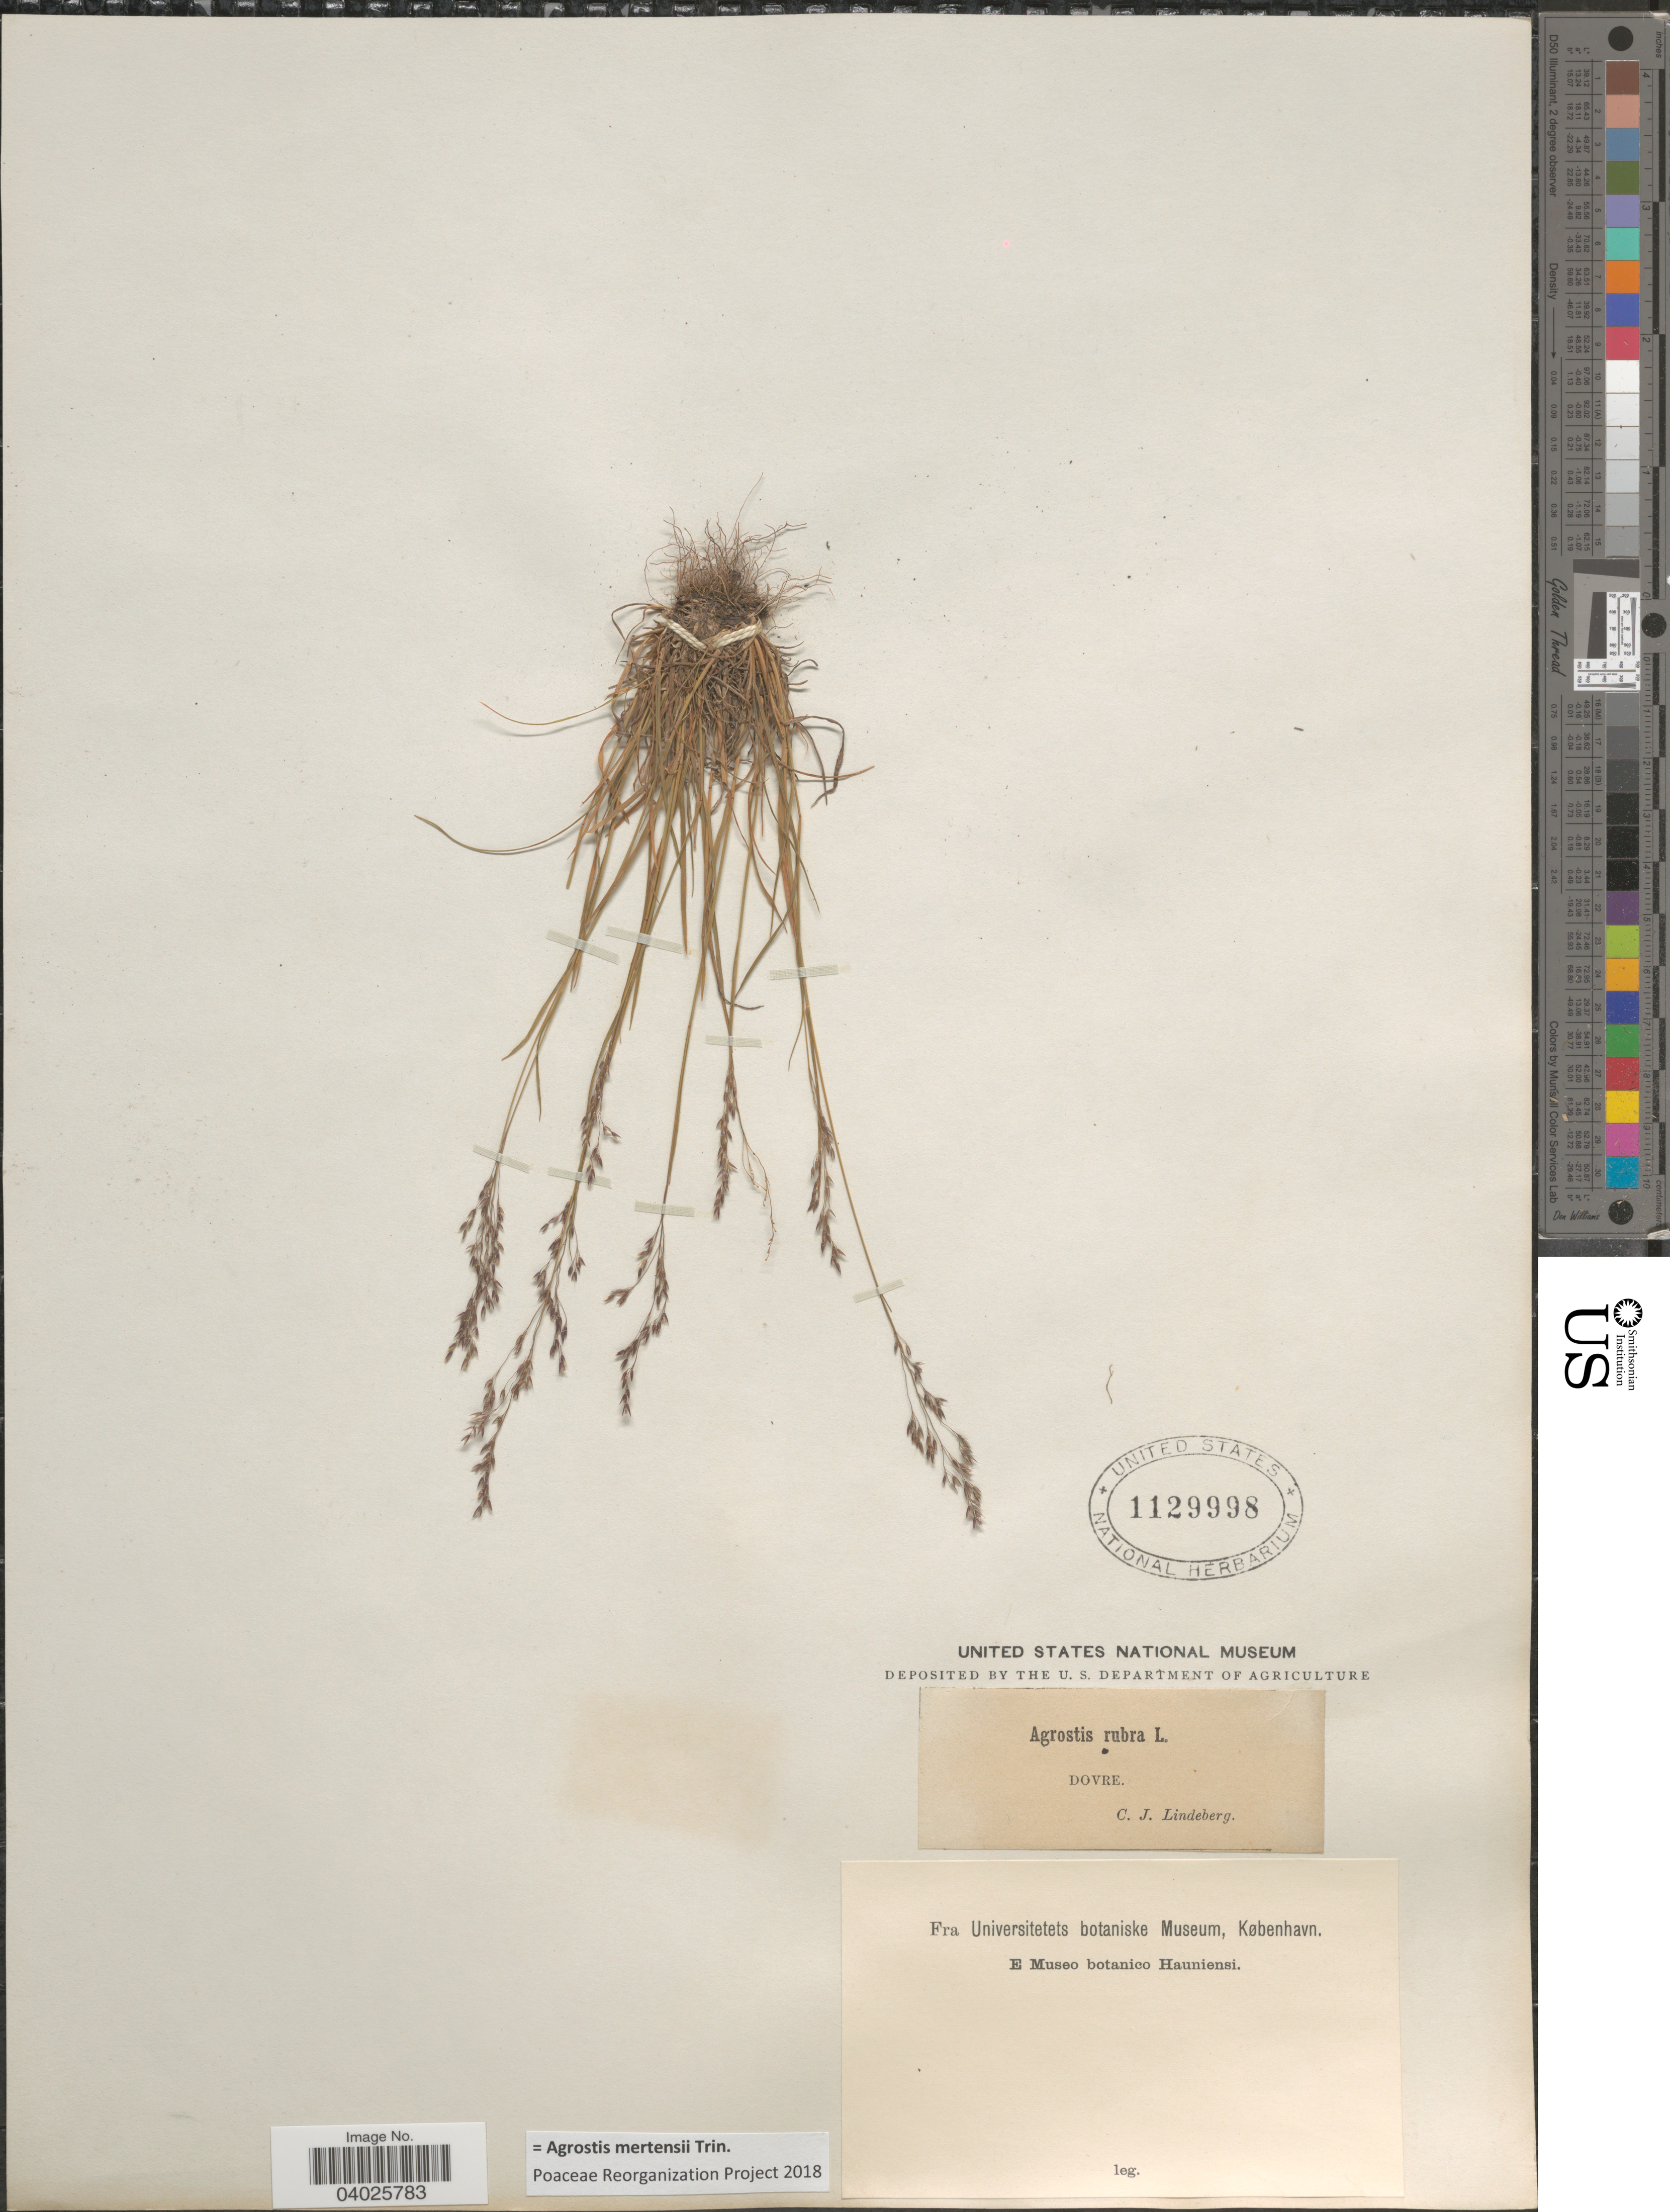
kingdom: Plantae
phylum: Tracheophyta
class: Liliopsida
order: Poales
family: Poaceae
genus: Agrostis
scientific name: Agrostis mertensii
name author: Trin.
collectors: C. Lindeberg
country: Norway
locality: Dovre.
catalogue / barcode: US 1129998